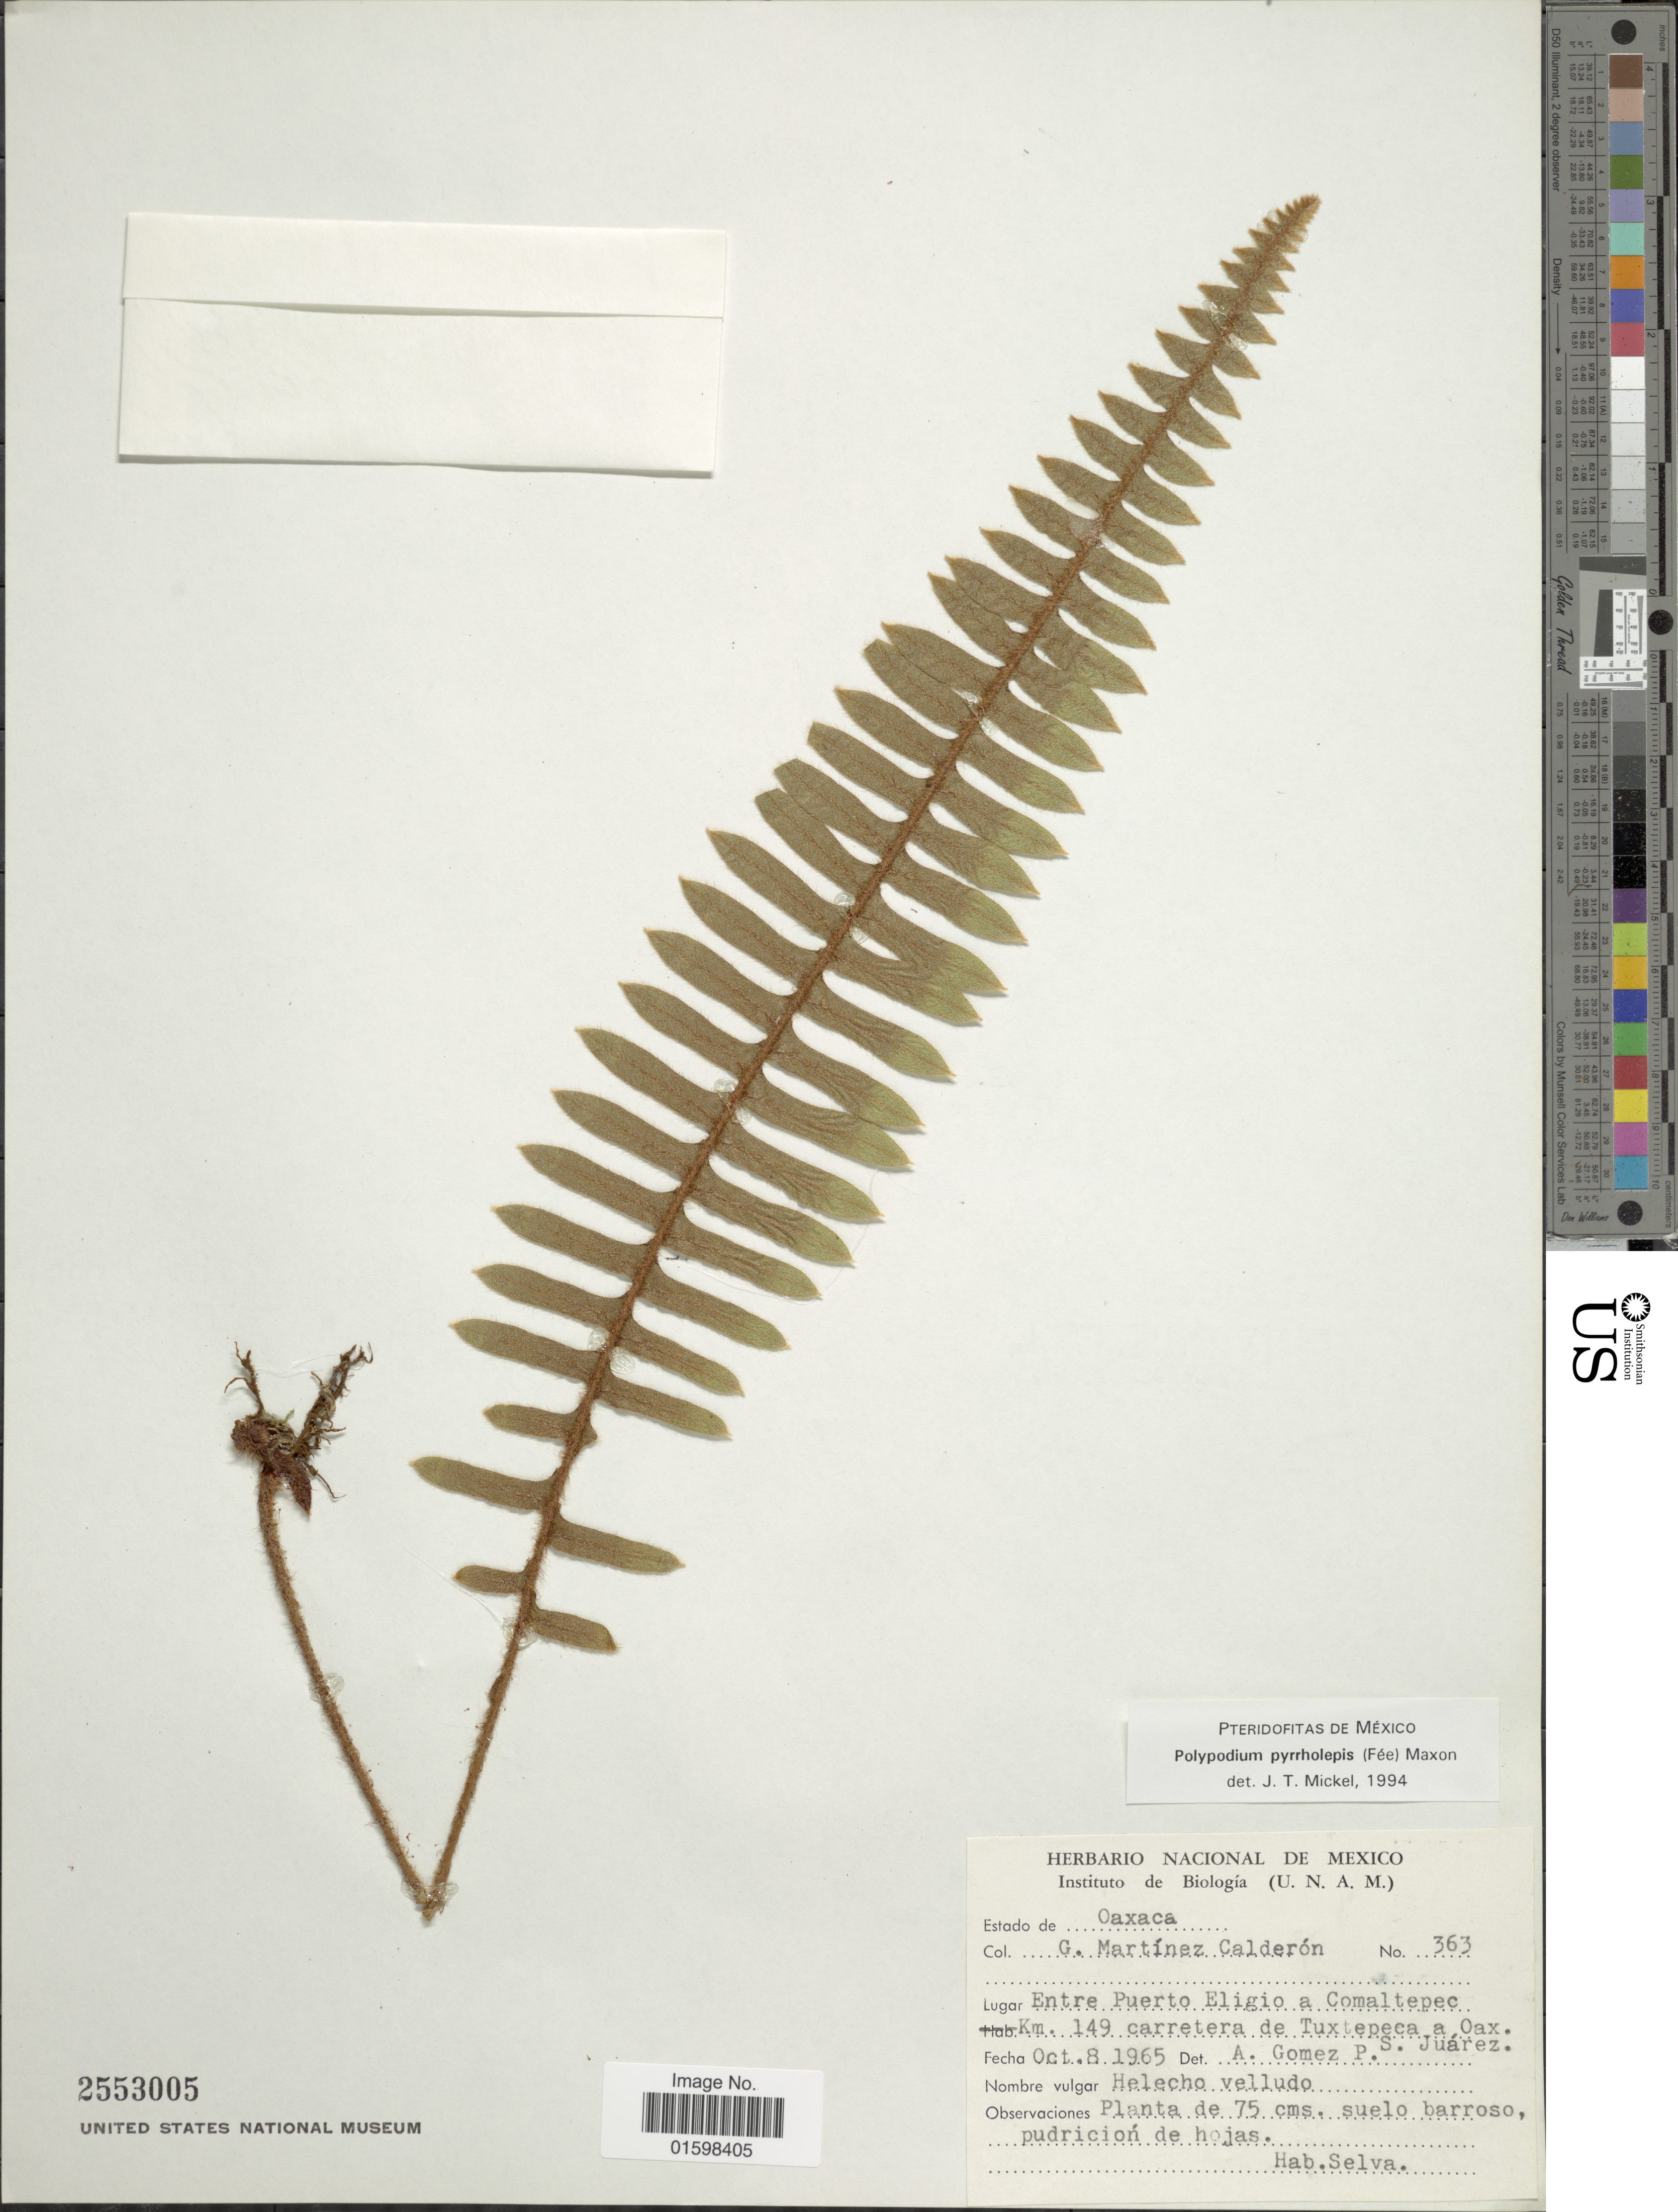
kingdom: Plantae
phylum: Tracheophyta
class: Polypodiopsida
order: Polypodiales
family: Polypodiaceae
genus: Pleopeltis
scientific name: Pleopeltis pyrrholepis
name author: (Fée) A.R. Sm. & Tejero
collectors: G. Martínez Calderón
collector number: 363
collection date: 1965-10-08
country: Mexico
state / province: Oaxaca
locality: Estado de Oaxaca. Entre Puerto Eligio a Cokmaltepec, Km. 149 carretera de Tuxtepeca a Oax.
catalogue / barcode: US 2553005